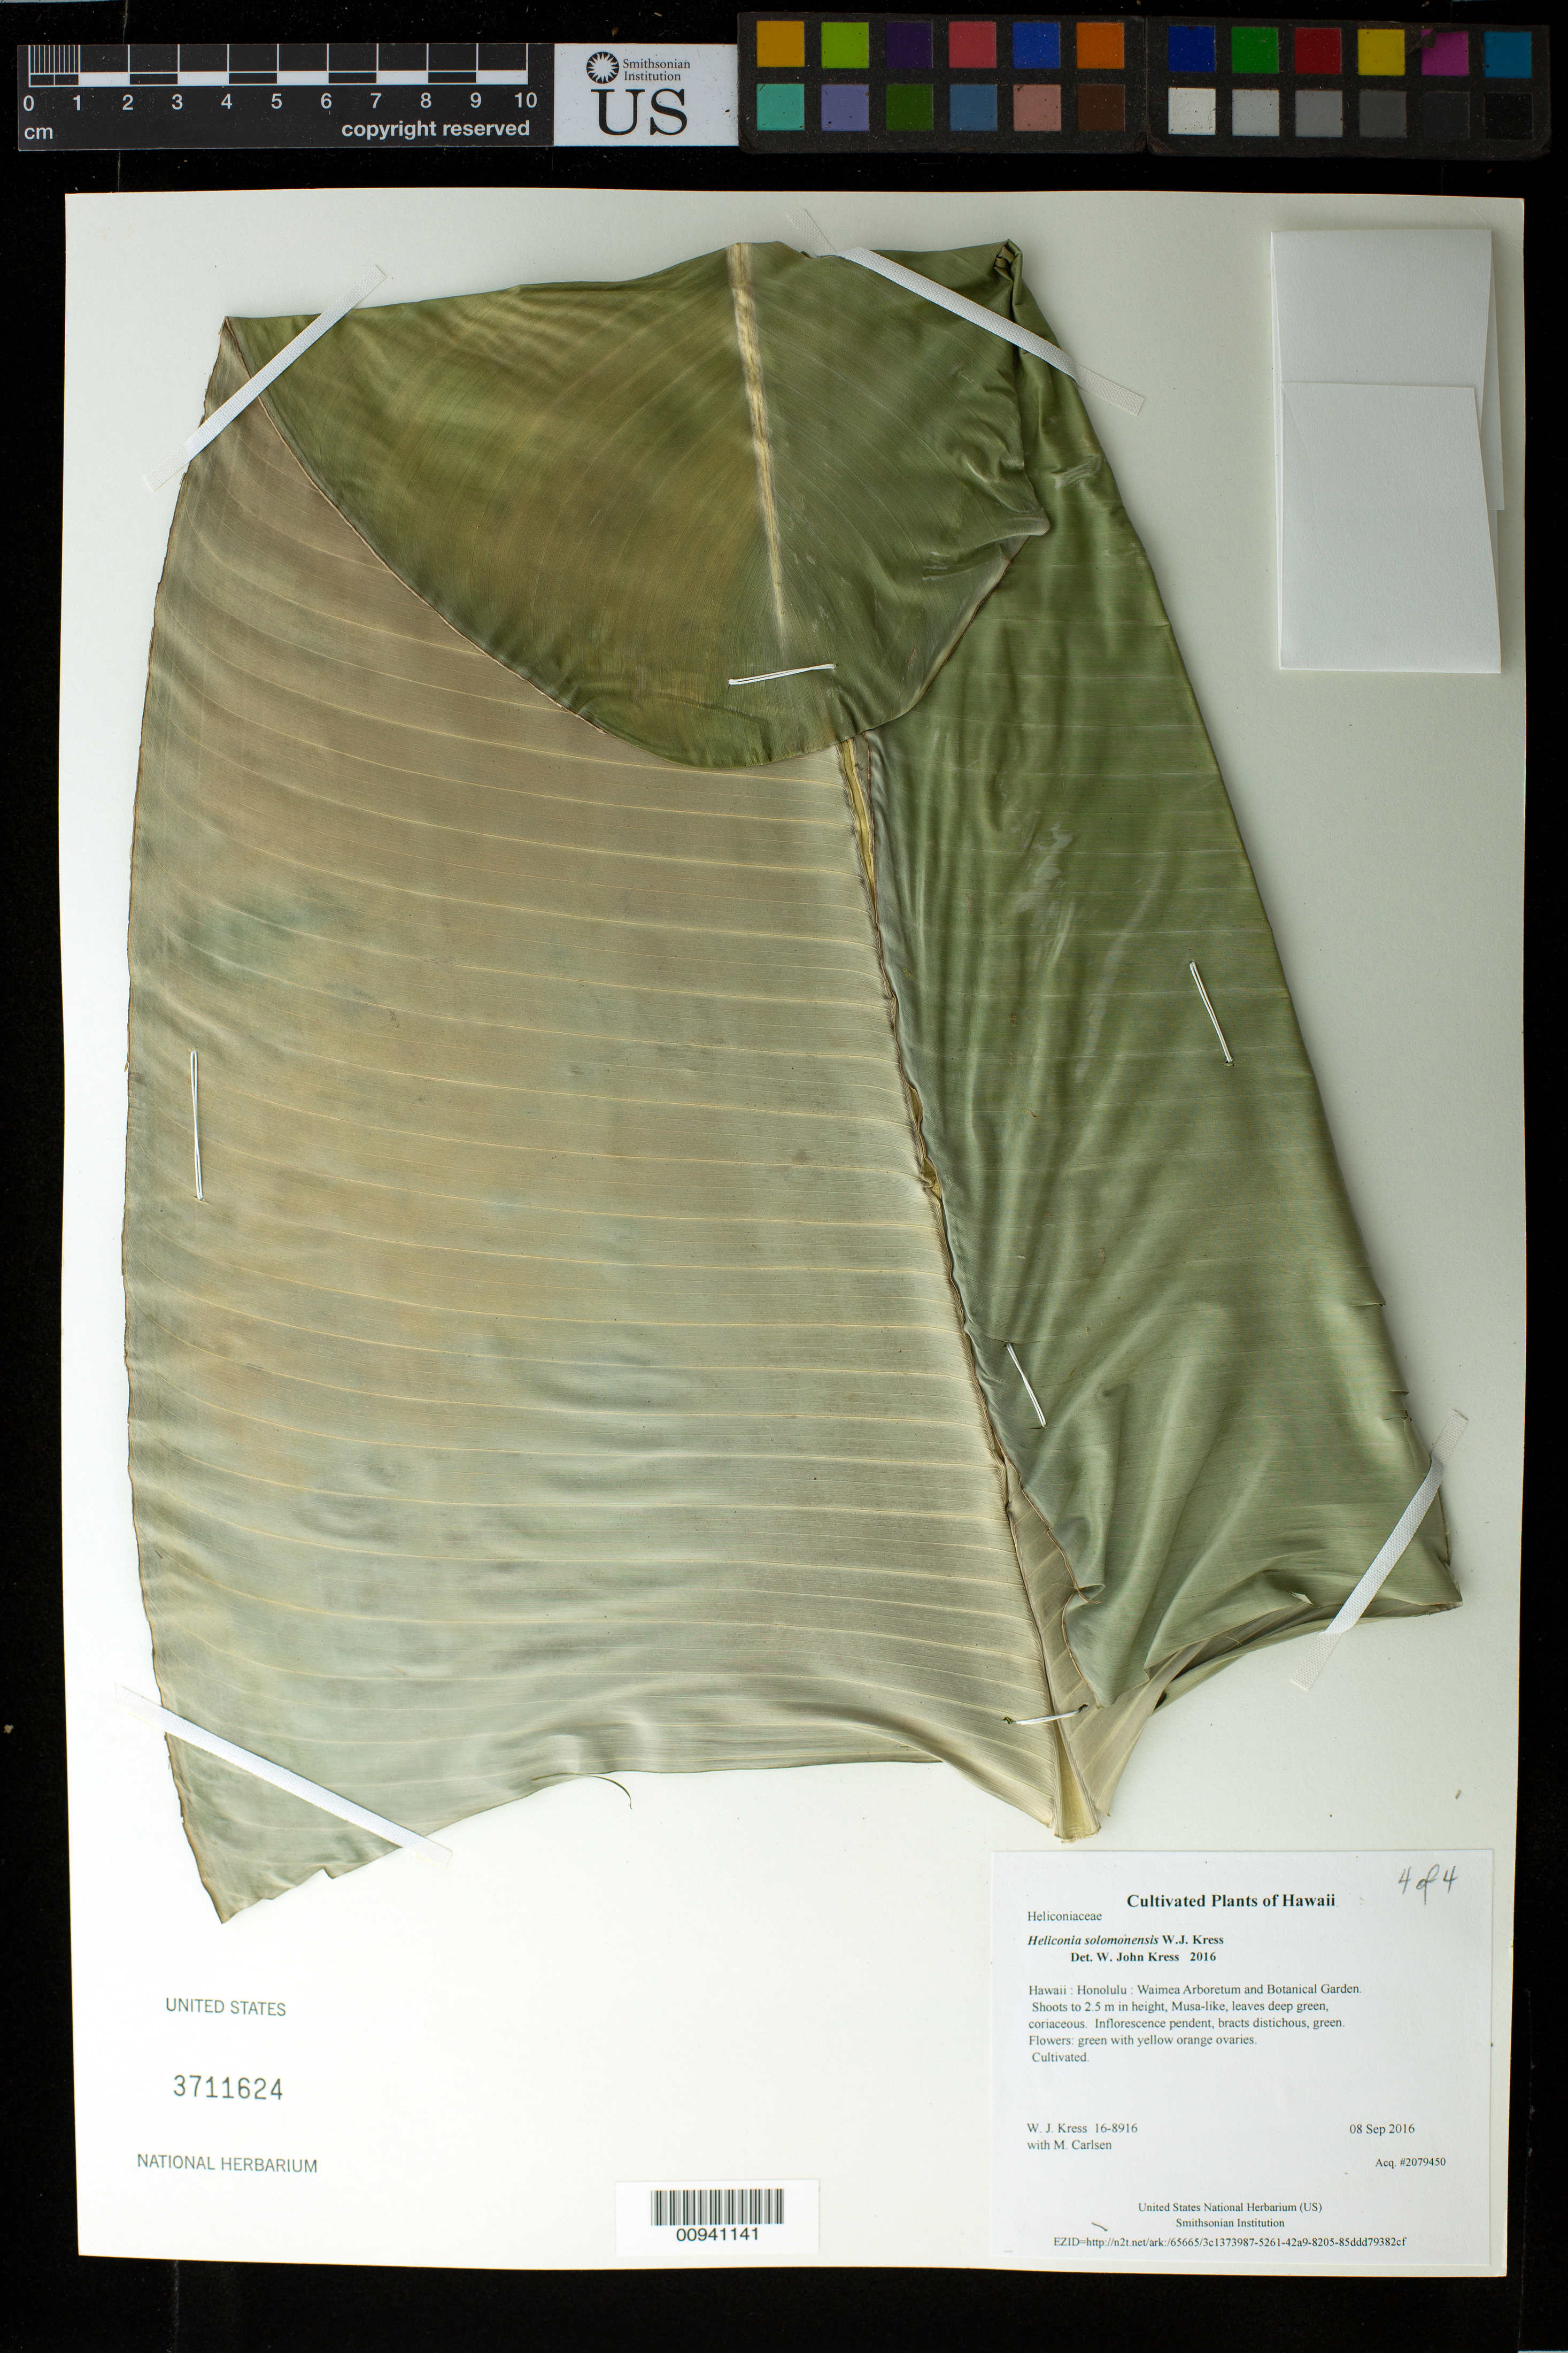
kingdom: Plantae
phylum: Tracheophyta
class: Liliopsida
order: Zingiberales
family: Heliconiaceae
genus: Heliconia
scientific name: Heliconia solomonensis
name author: W.J. Kress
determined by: Kress, W. J., (US), Smithsonian Institution - National Museum of Natural History (UNITED STATES)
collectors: W. J. Kress & M. M. Carlsen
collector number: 16-8916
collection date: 2016-09-08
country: United States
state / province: Hawaii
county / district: Honolulu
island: Oahu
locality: Waimea Arboretum and Botanical Garden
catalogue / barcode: US 3711624